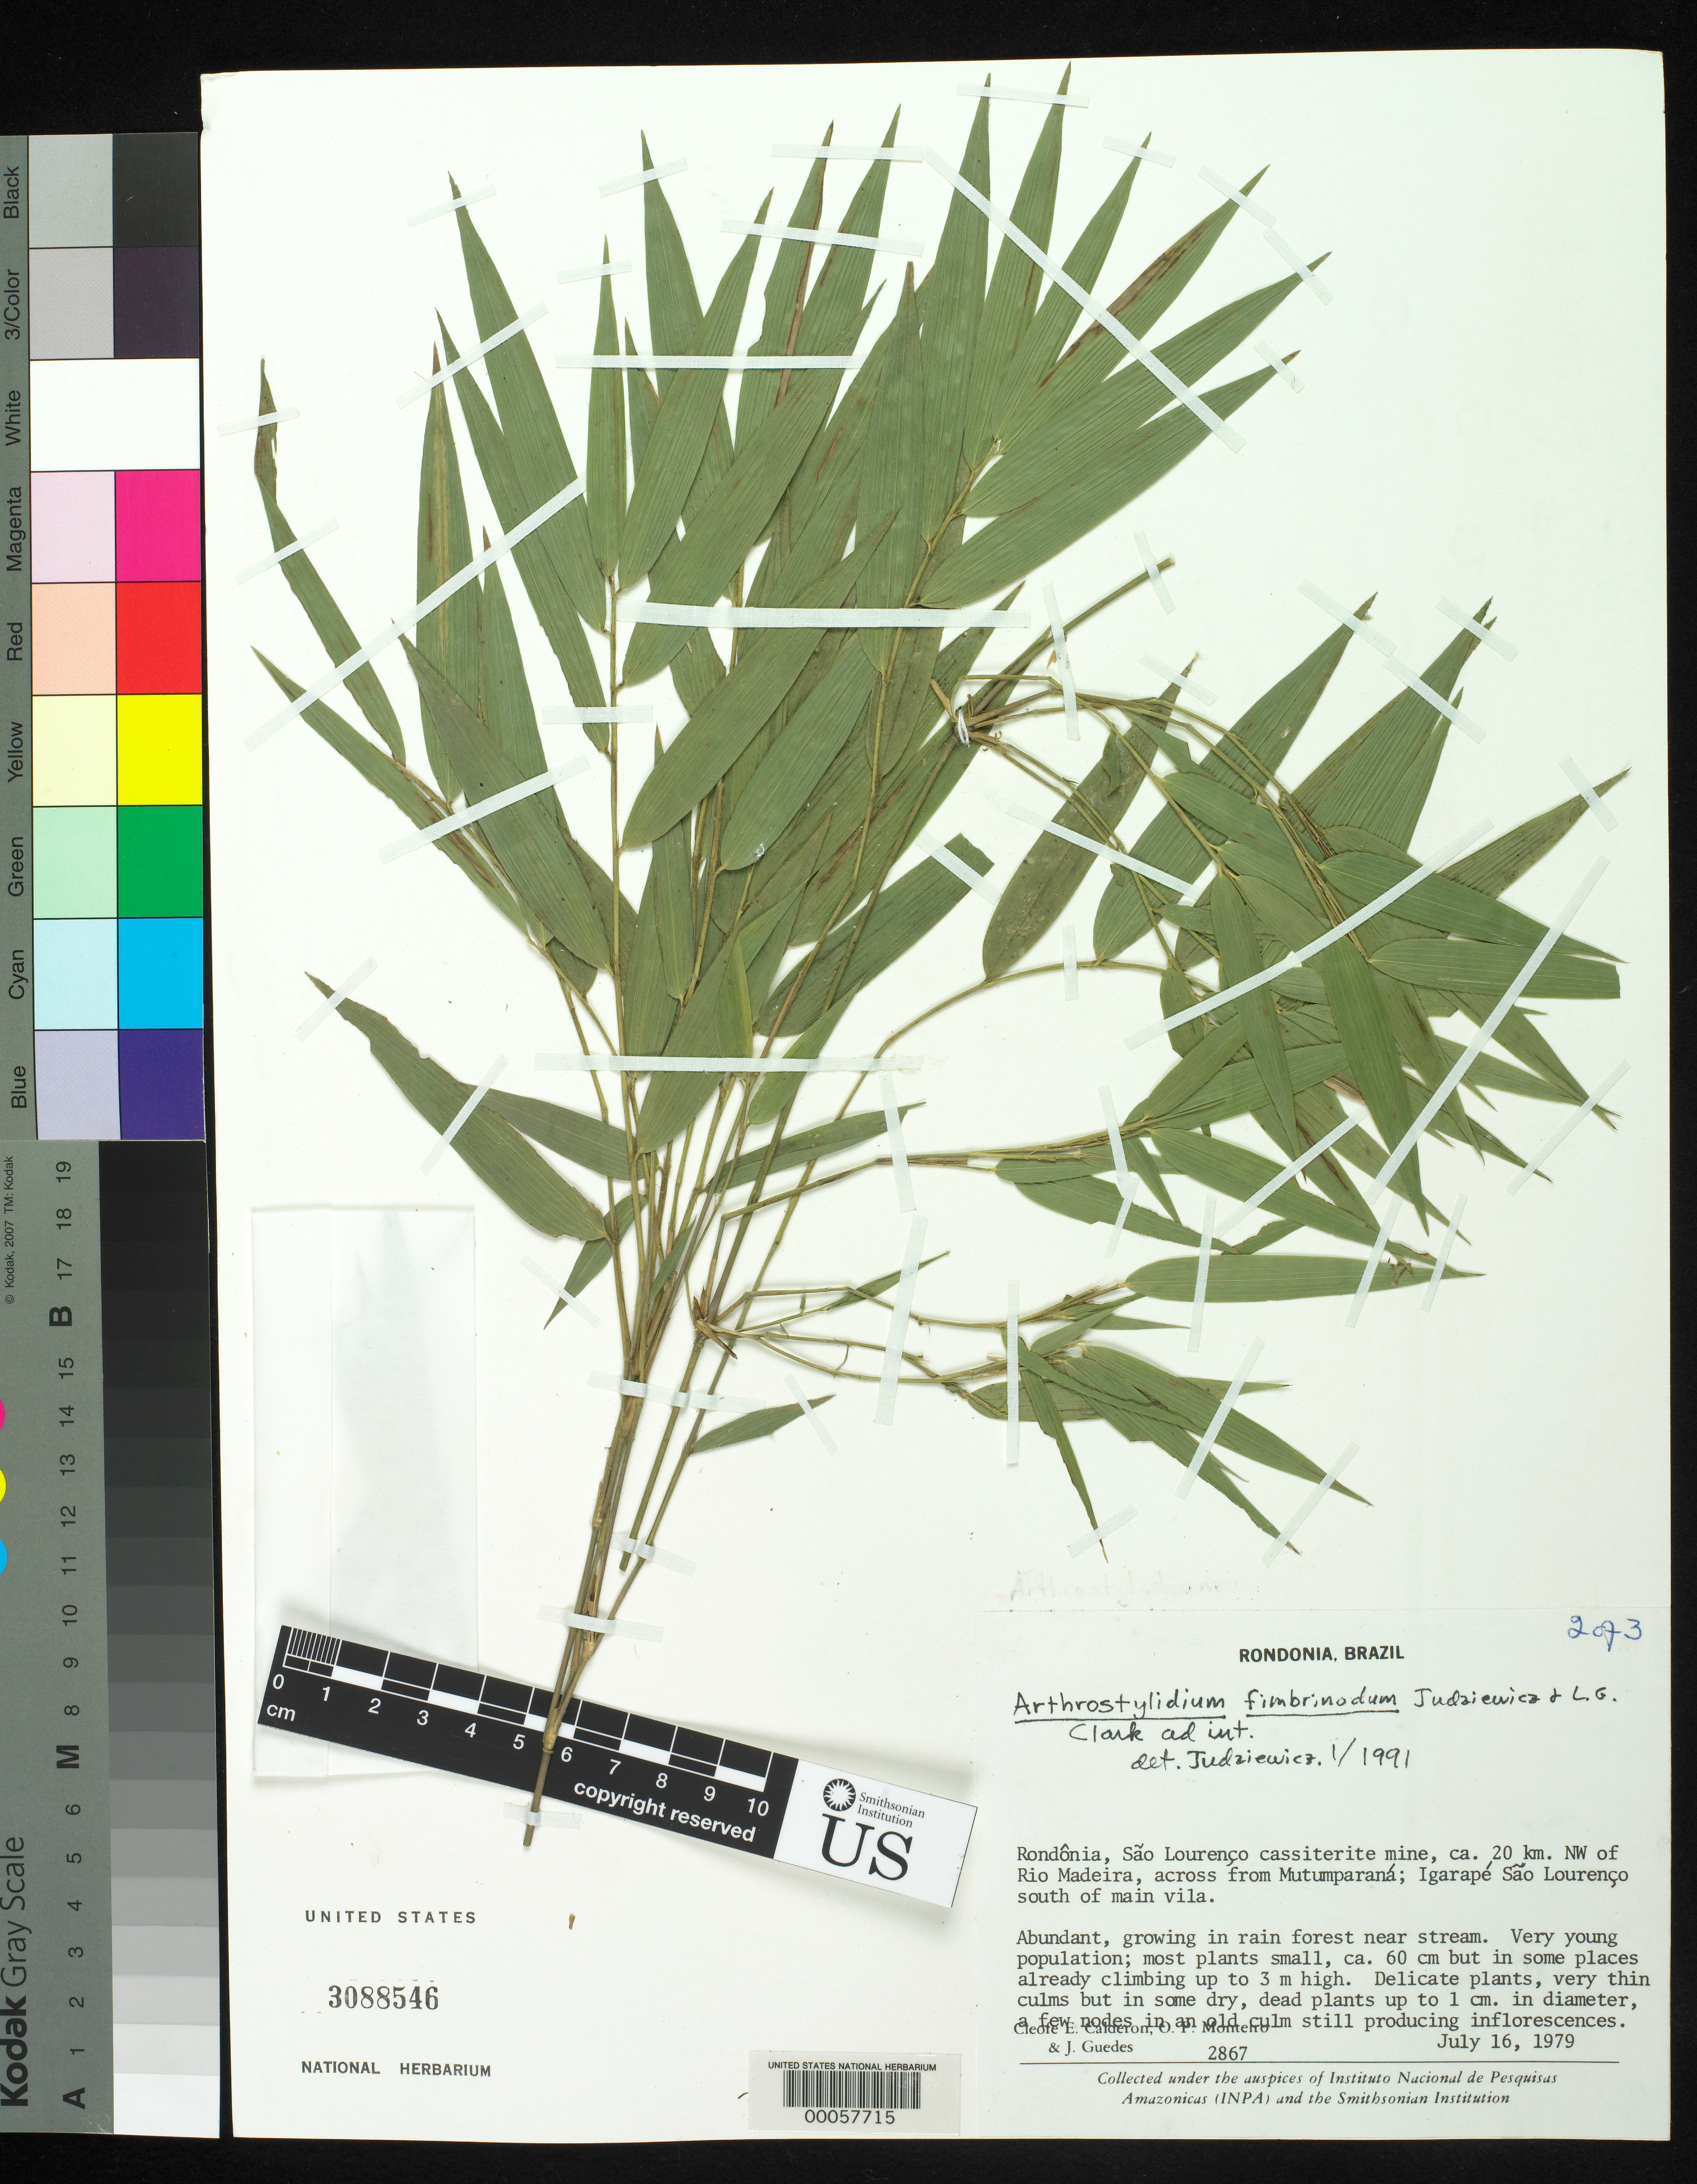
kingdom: Plantae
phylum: Tracheophyta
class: Liliopsida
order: Poales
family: Poaceae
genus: Arthrostylidium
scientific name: Arthrostylidium fimbrinodum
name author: Judz. & L.G. Clark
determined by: Judziewicz, E. J.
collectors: C. E. Calderón, O. P. Monteiro & J. Guedes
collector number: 2867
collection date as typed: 16 Jul 1979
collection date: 1979-07-16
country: Brazil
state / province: Rondônia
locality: Sao laurenco casserite mine, 20 km nw of rio madiera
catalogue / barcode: US 3088546